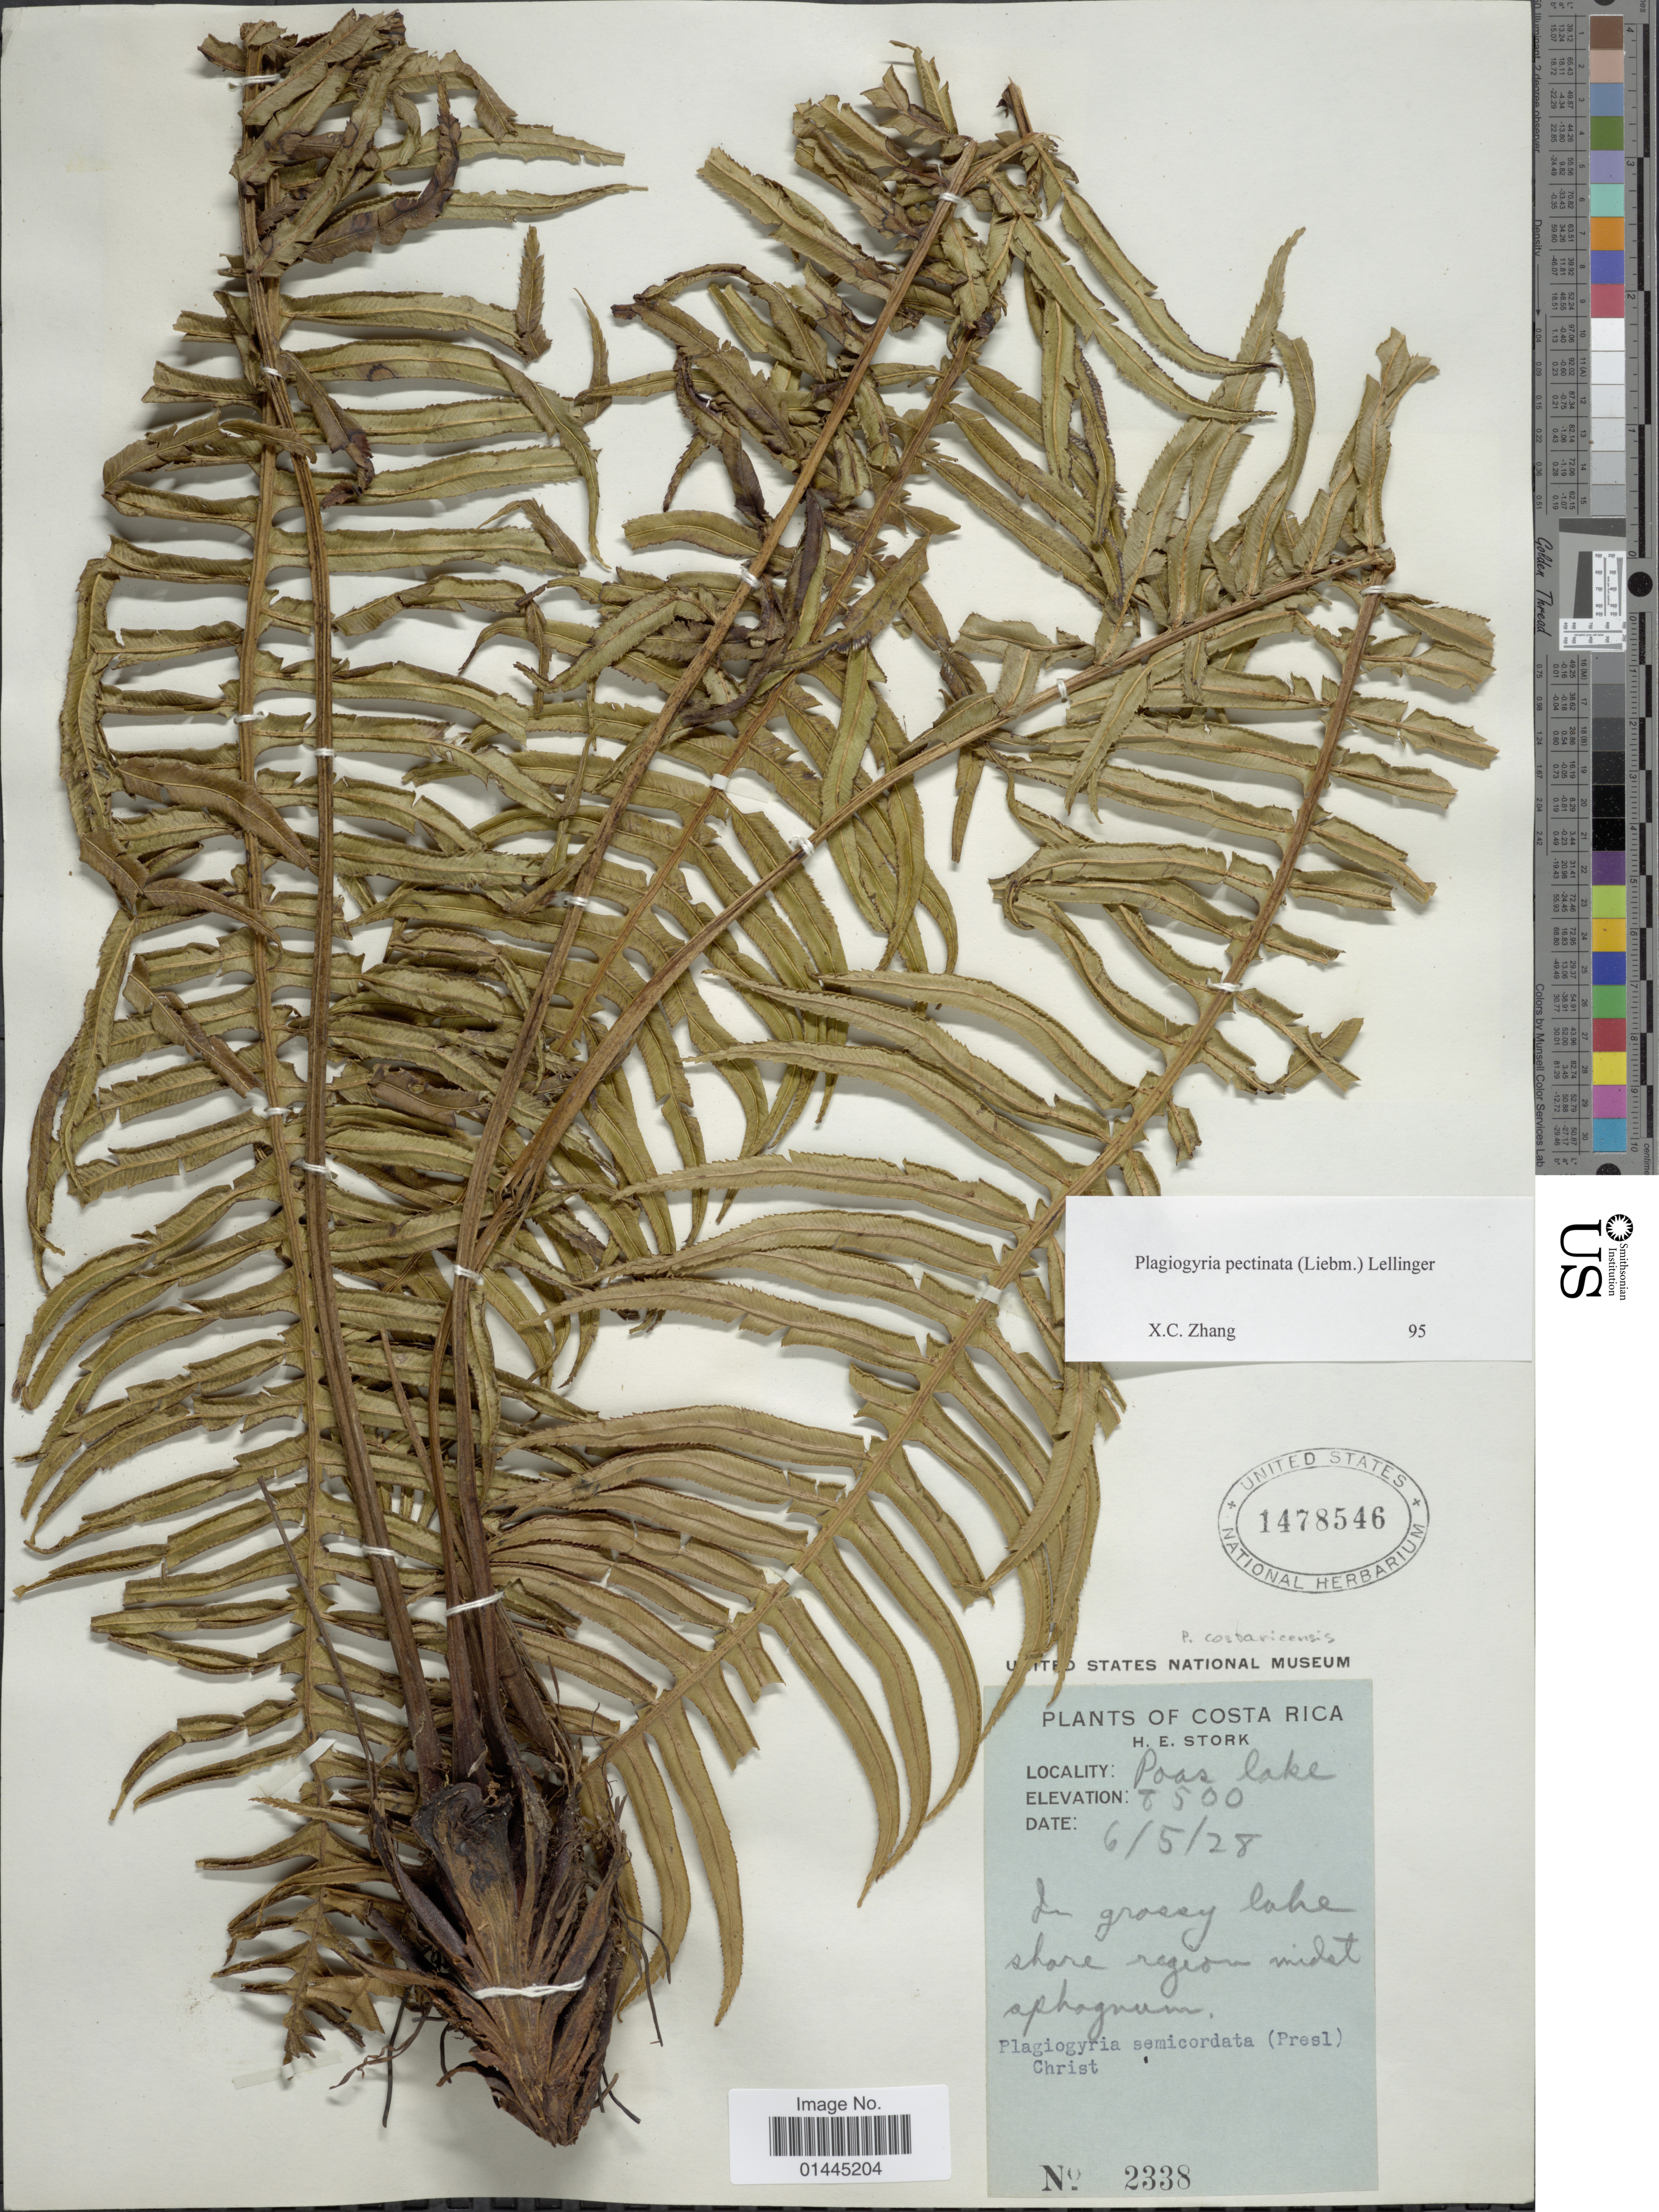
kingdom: Plantae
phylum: Tracheophyta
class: Polypodiopsida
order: Cyatheales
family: Plagiogyriaceae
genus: Plagiogyria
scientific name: Plagiogyria costaricensis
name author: Mett. ex Kuhn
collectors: H. E. Stork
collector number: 2338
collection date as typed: Transcribed d/m/y: 6/5/28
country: Costa Rica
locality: Poas Lake, in grassy lake shore region.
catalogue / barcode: US 1478546